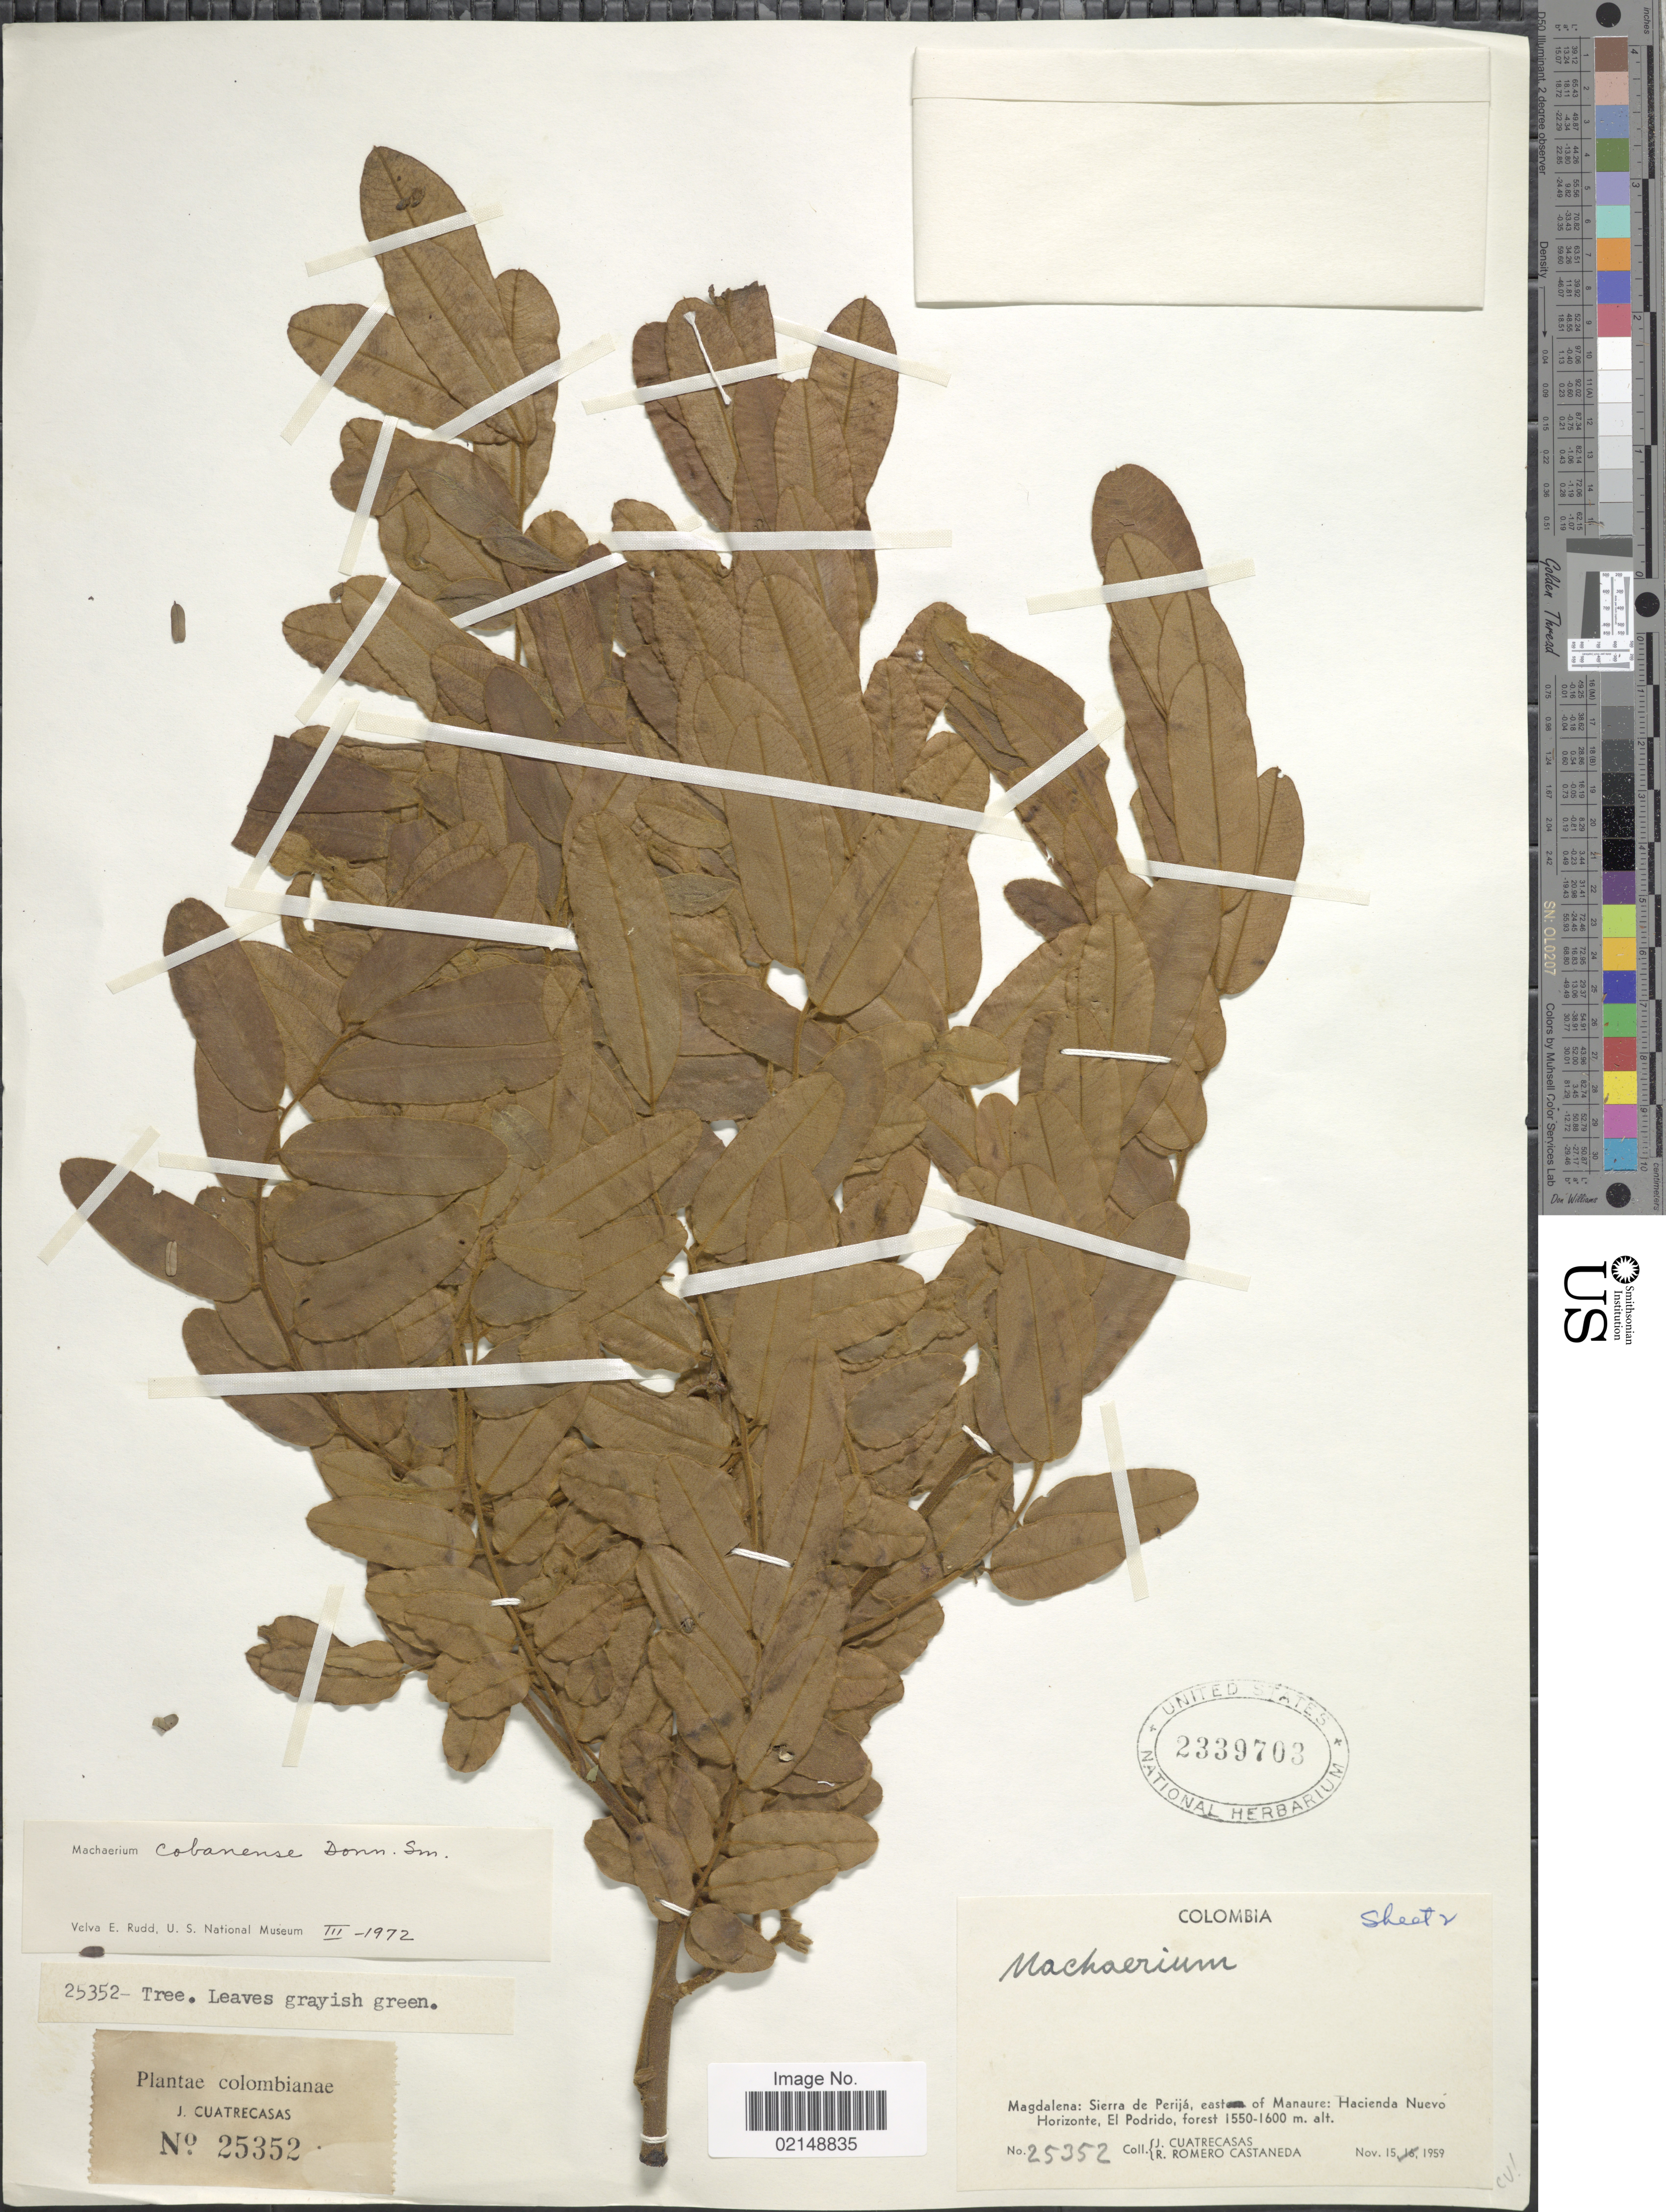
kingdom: Plantae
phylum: Tracheophyta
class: Magnoliopsida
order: Fabales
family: Fabaceae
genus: Machaerium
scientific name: Machaerium cobanense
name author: Donn. Sm.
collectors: J. Cuatrecasas & R. Romero Castañeda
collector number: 25352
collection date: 1959-11-15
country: Colombia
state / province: Magdalena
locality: Sierra de Perija, east of Manaure: Hacienda Nuevo Horizonte, El Podrido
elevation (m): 1550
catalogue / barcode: US 2339703